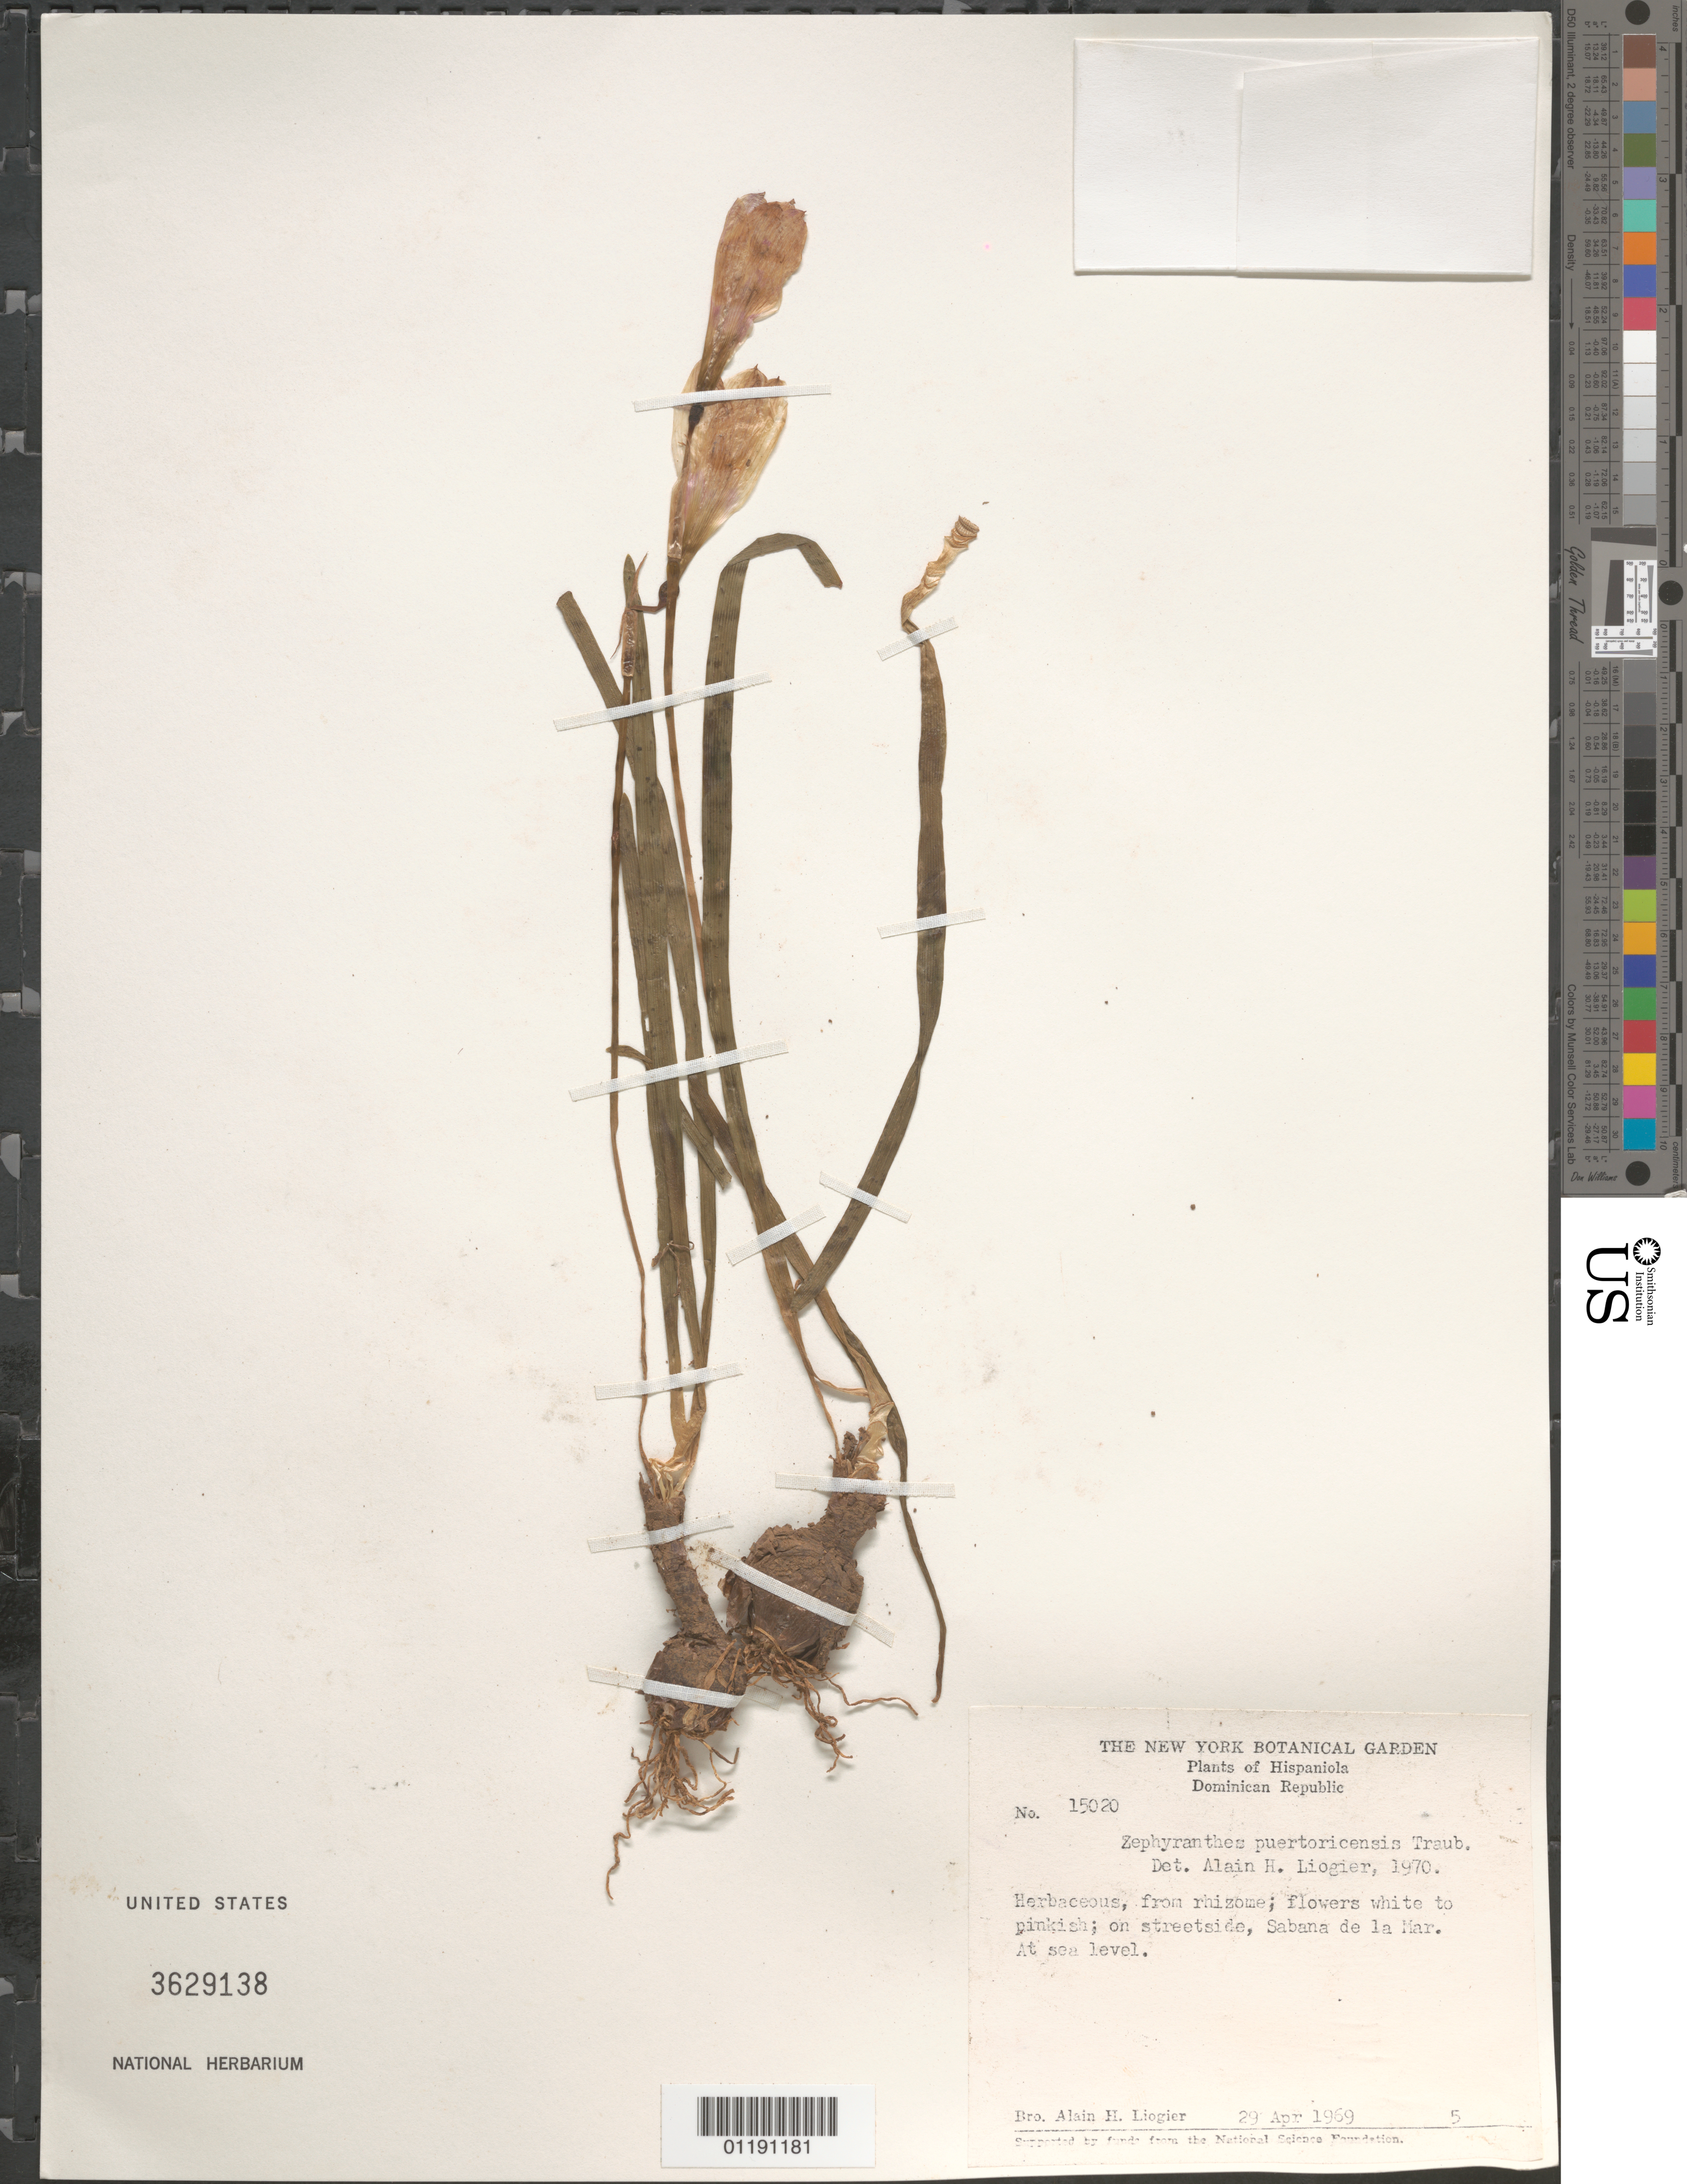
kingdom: Plantae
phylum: Tracheophyta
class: Liliopsida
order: Asparagales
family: Amaryllidaceae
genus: Zephyranthes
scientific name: Zephyranthes puertoricensis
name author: Traub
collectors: A. H. Liogier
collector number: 15020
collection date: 1969-04-29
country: Dominican Republic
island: Hispaniola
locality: On streetside, Sabana de la Mar.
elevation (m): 0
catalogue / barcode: US 3629138